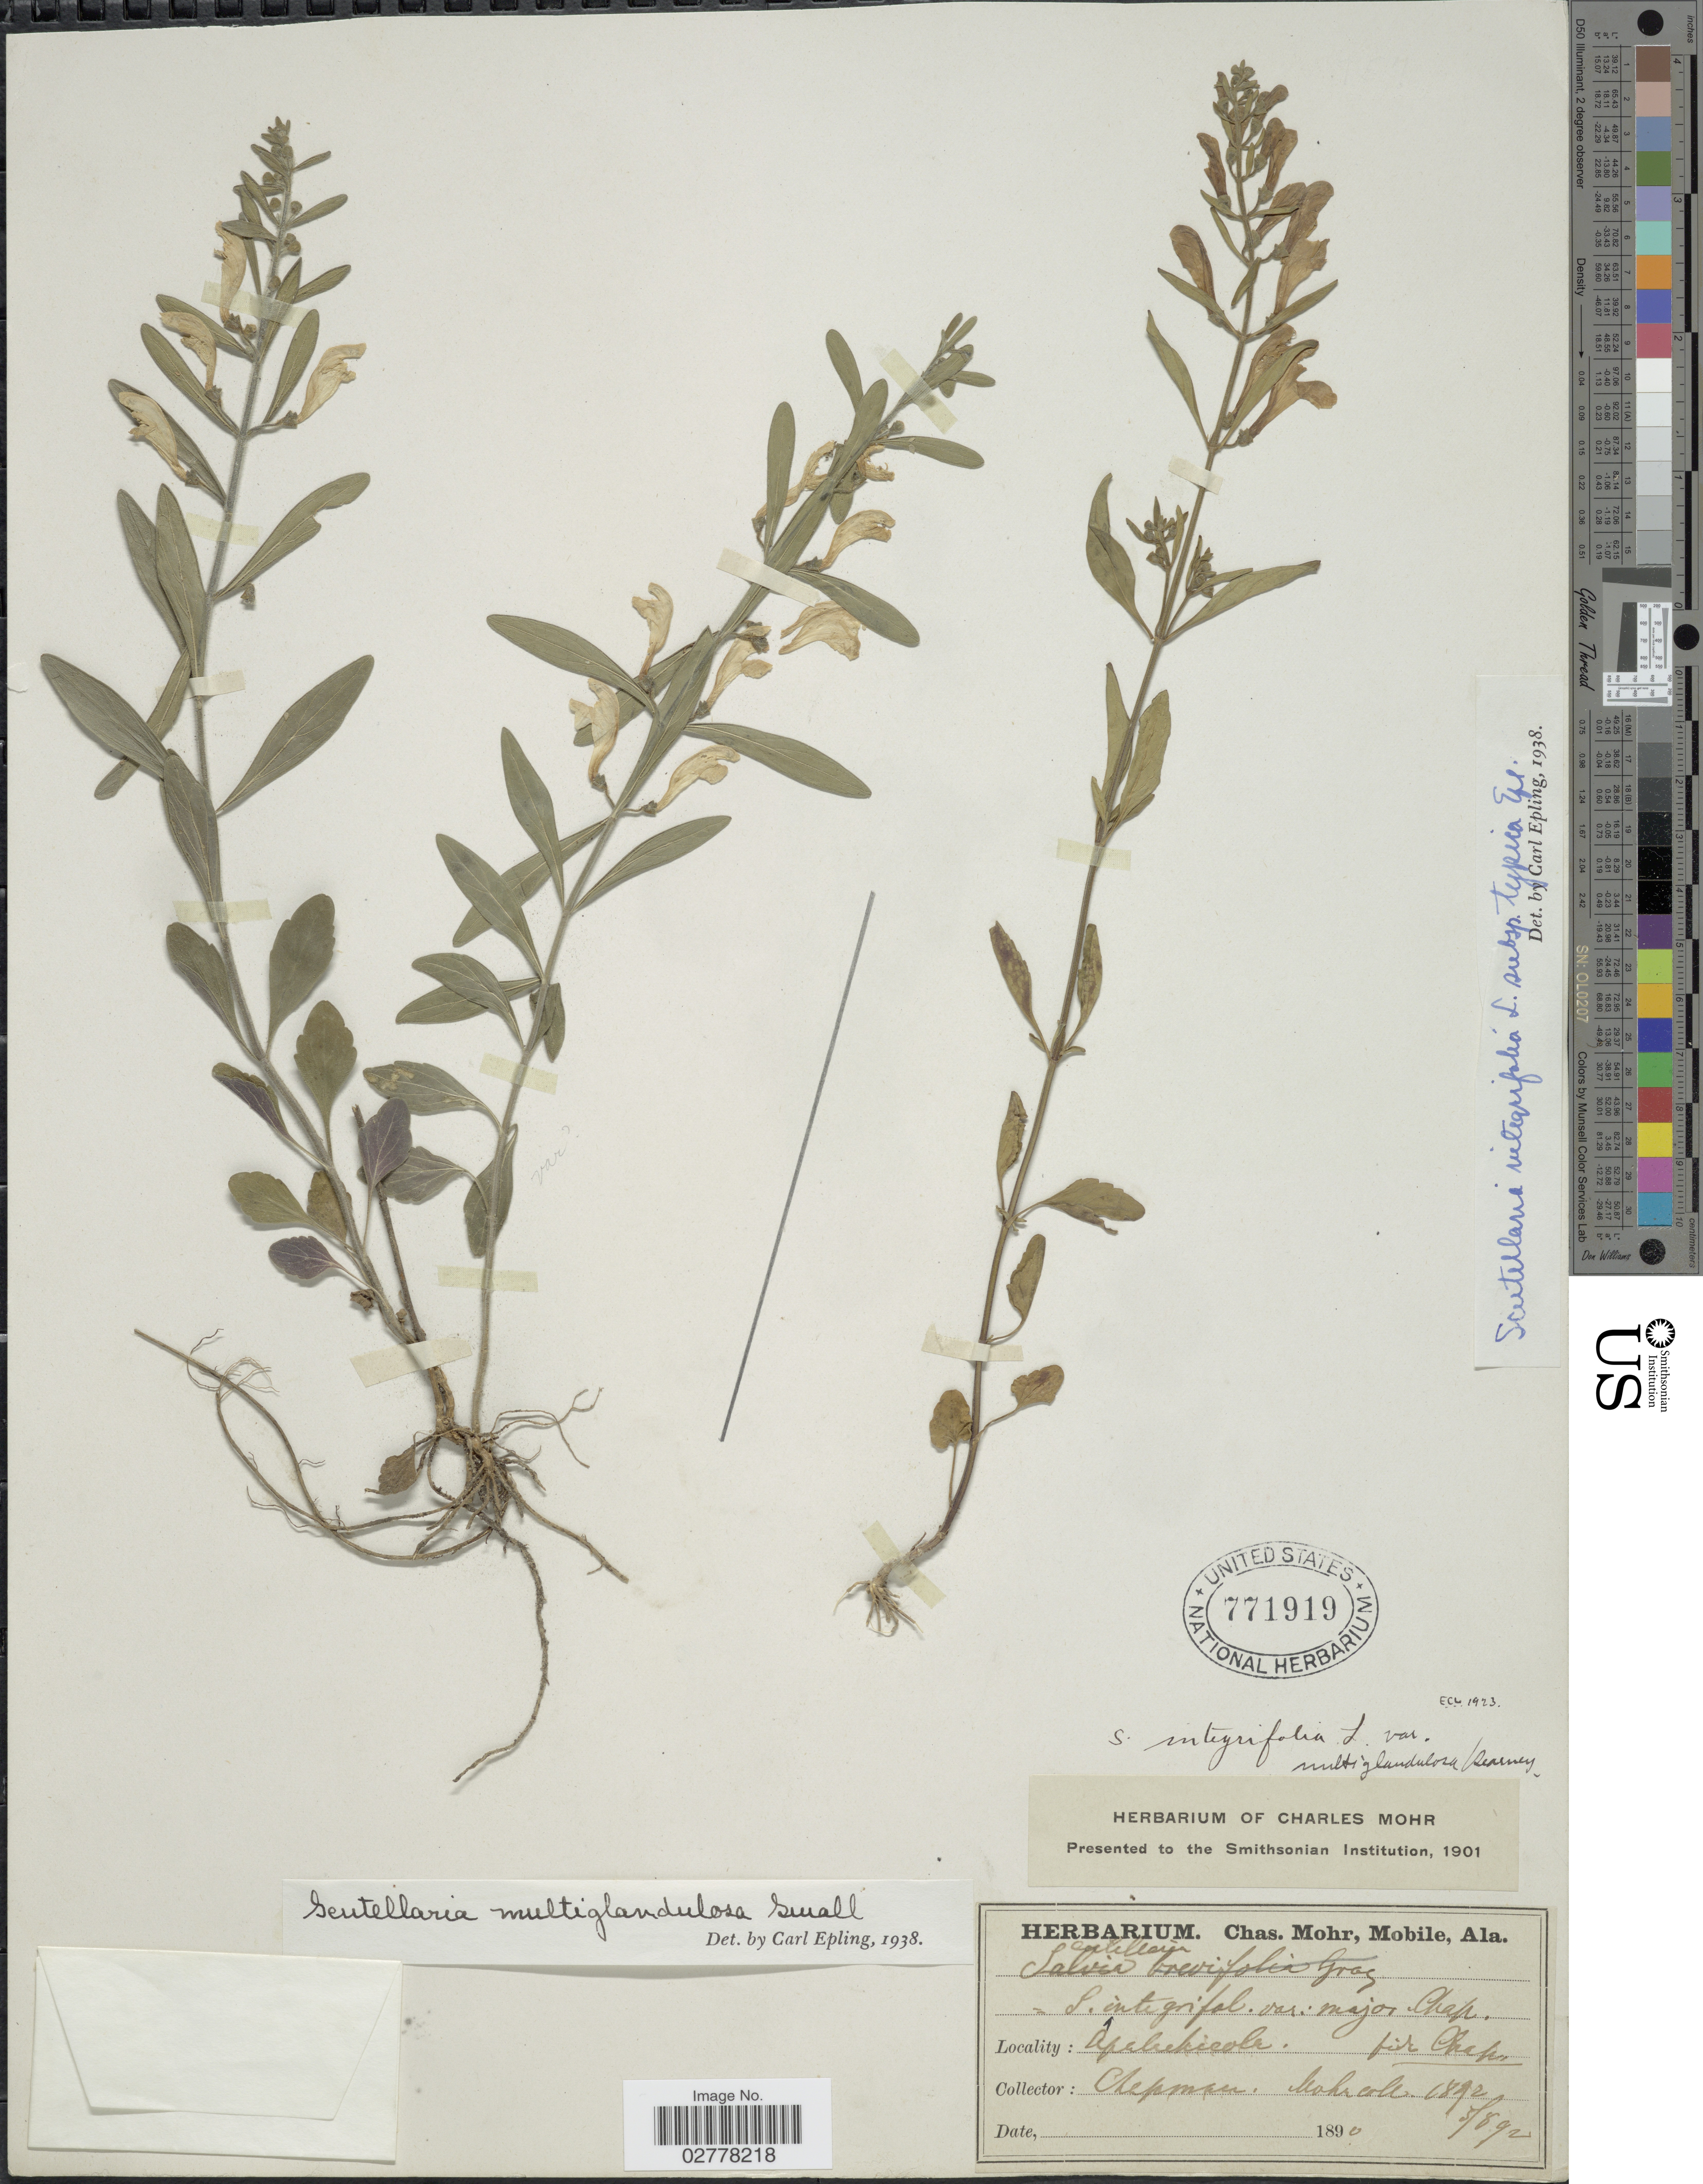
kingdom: Plantae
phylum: Tracheophyta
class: Magnoliopsida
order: Lamiales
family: Lamiaceae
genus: Scutellaria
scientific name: Scutellaria integrifolia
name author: L.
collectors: A. Chapman & Mohr, C. T. (herbarium)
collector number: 1892?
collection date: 1890-08-05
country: United States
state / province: Florida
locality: Apalachicola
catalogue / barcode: US 771919